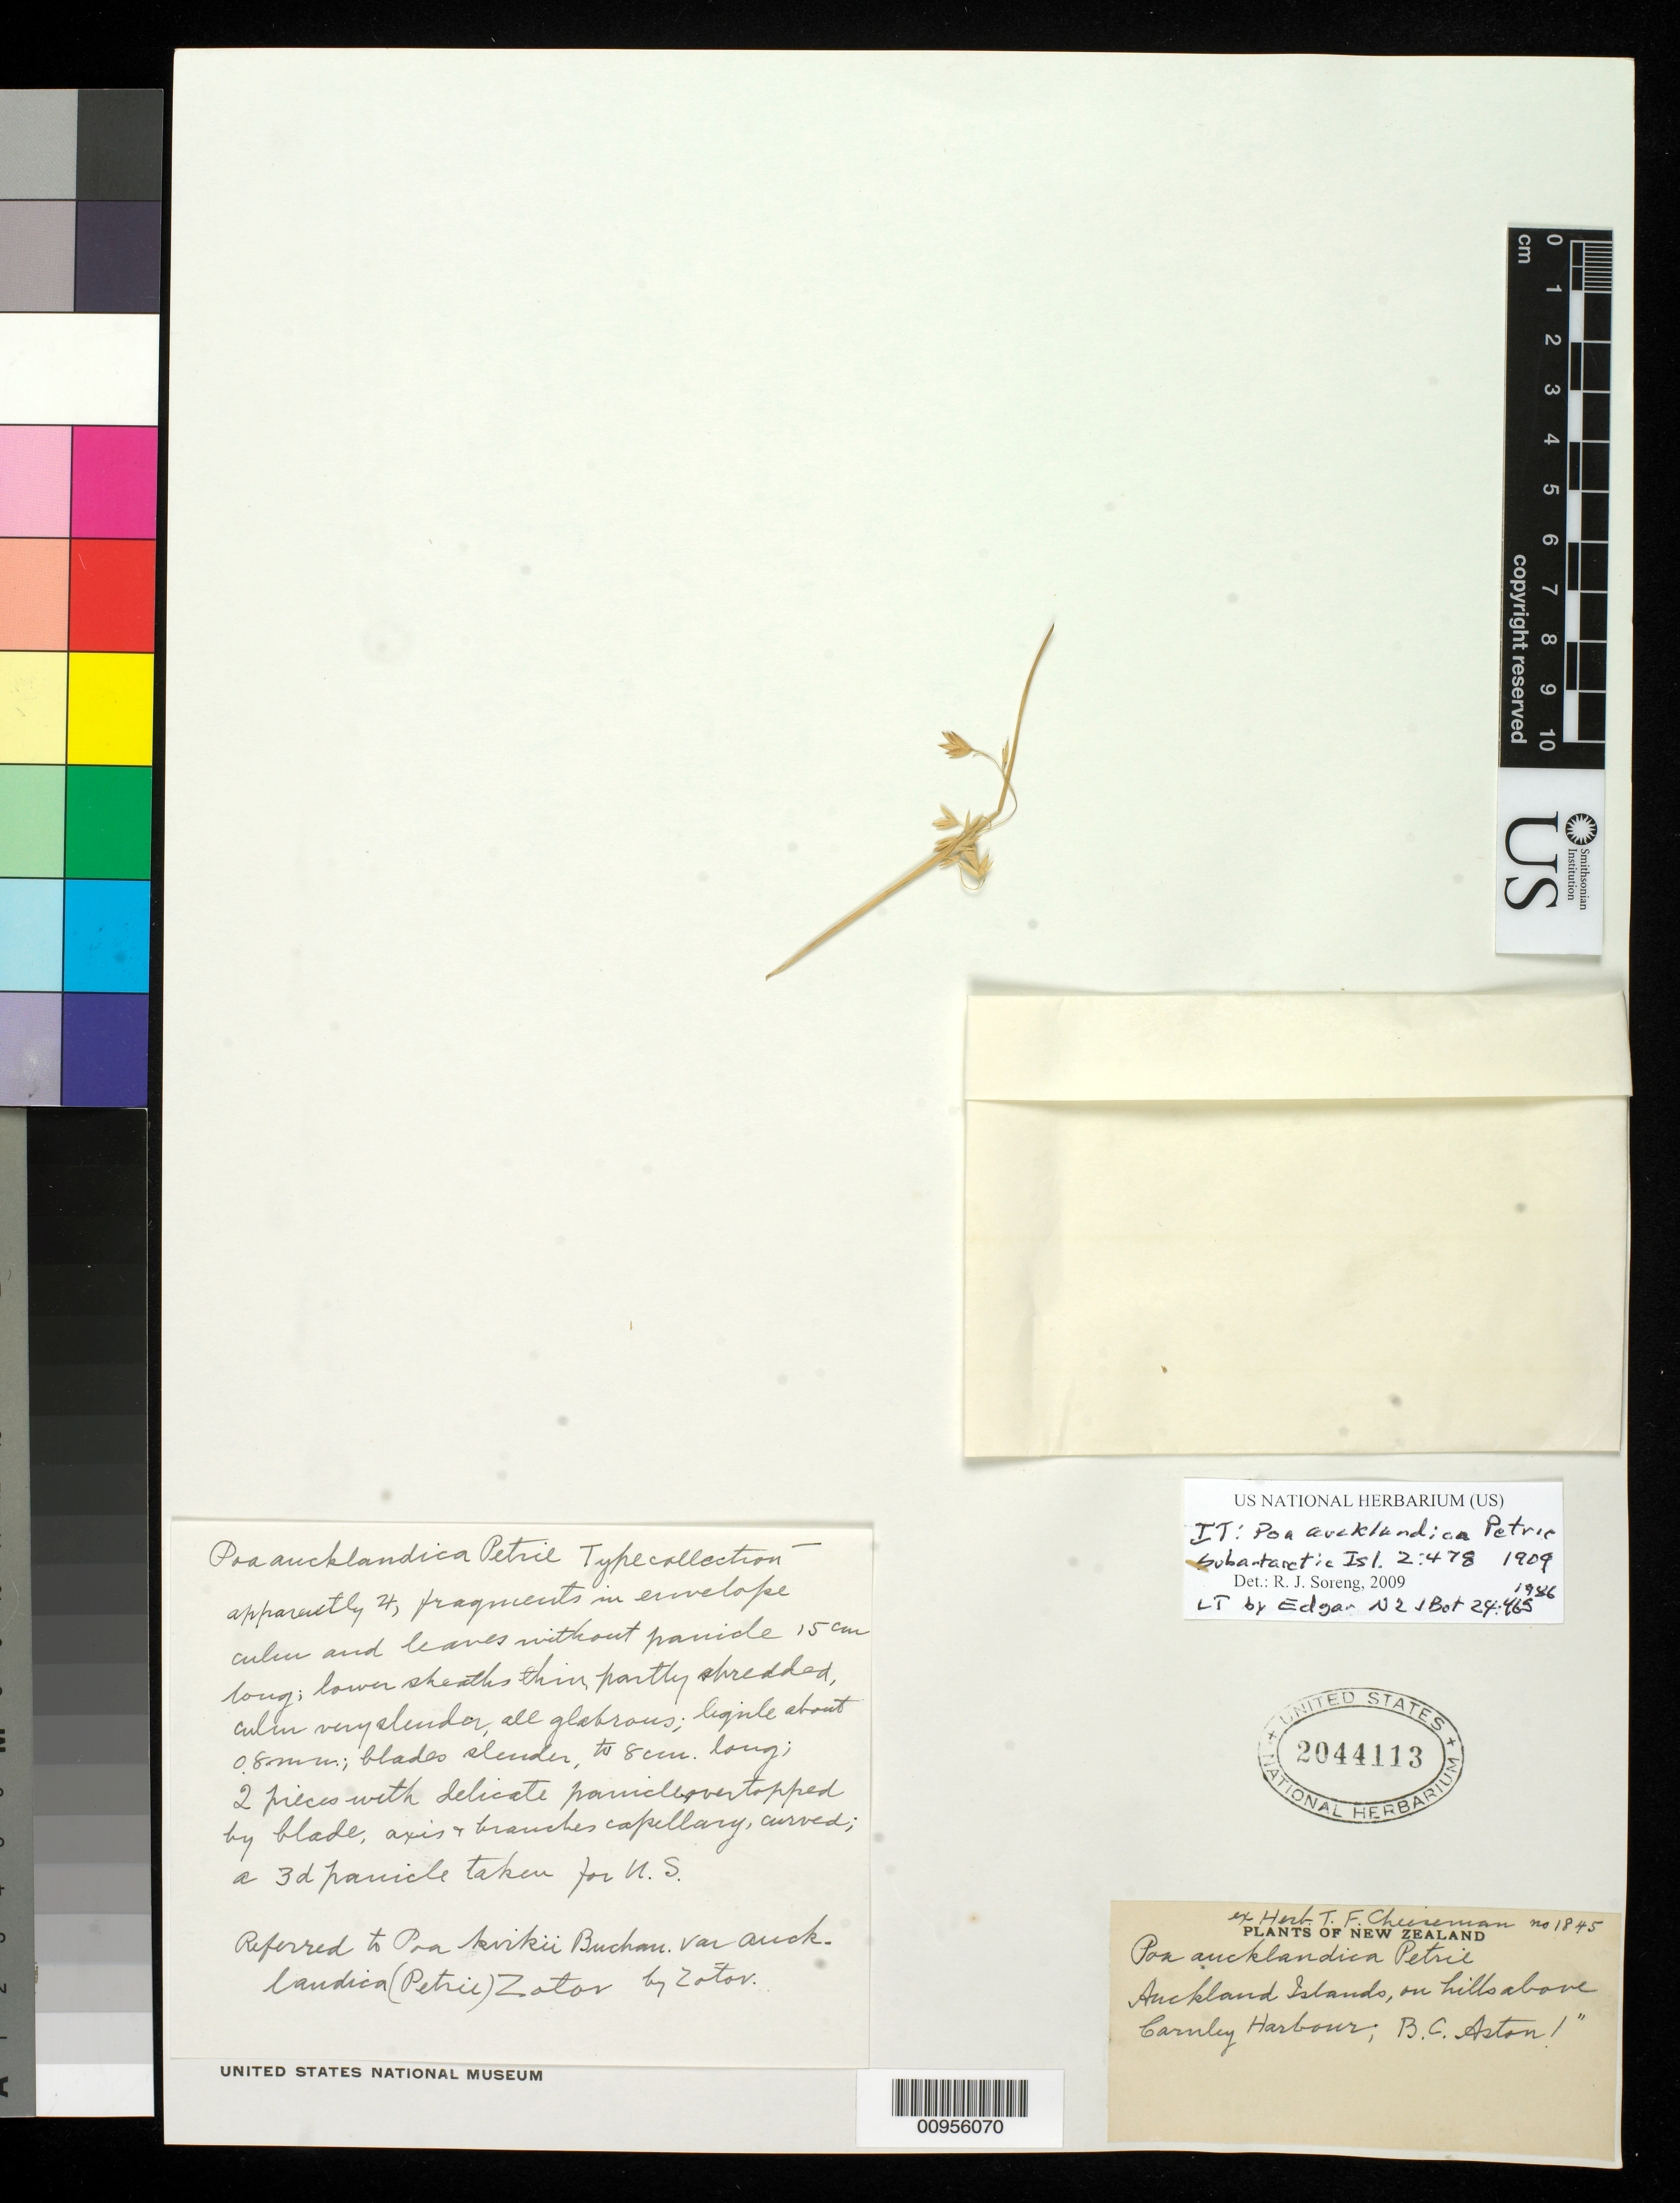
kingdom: Plantae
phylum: Tracheophyta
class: Liliopsida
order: Poales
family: Poaceae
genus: Poa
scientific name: Poa aucklandica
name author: Petrie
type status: Isolectotype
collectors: B. Aston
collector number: Cheeseman 1845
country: New Zealand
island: Auckland Islands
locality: On hills above Carnly Harbour.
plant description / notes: Fragmentary material of type specimen ex herb. Cheeseman.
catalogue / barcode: US 2044113